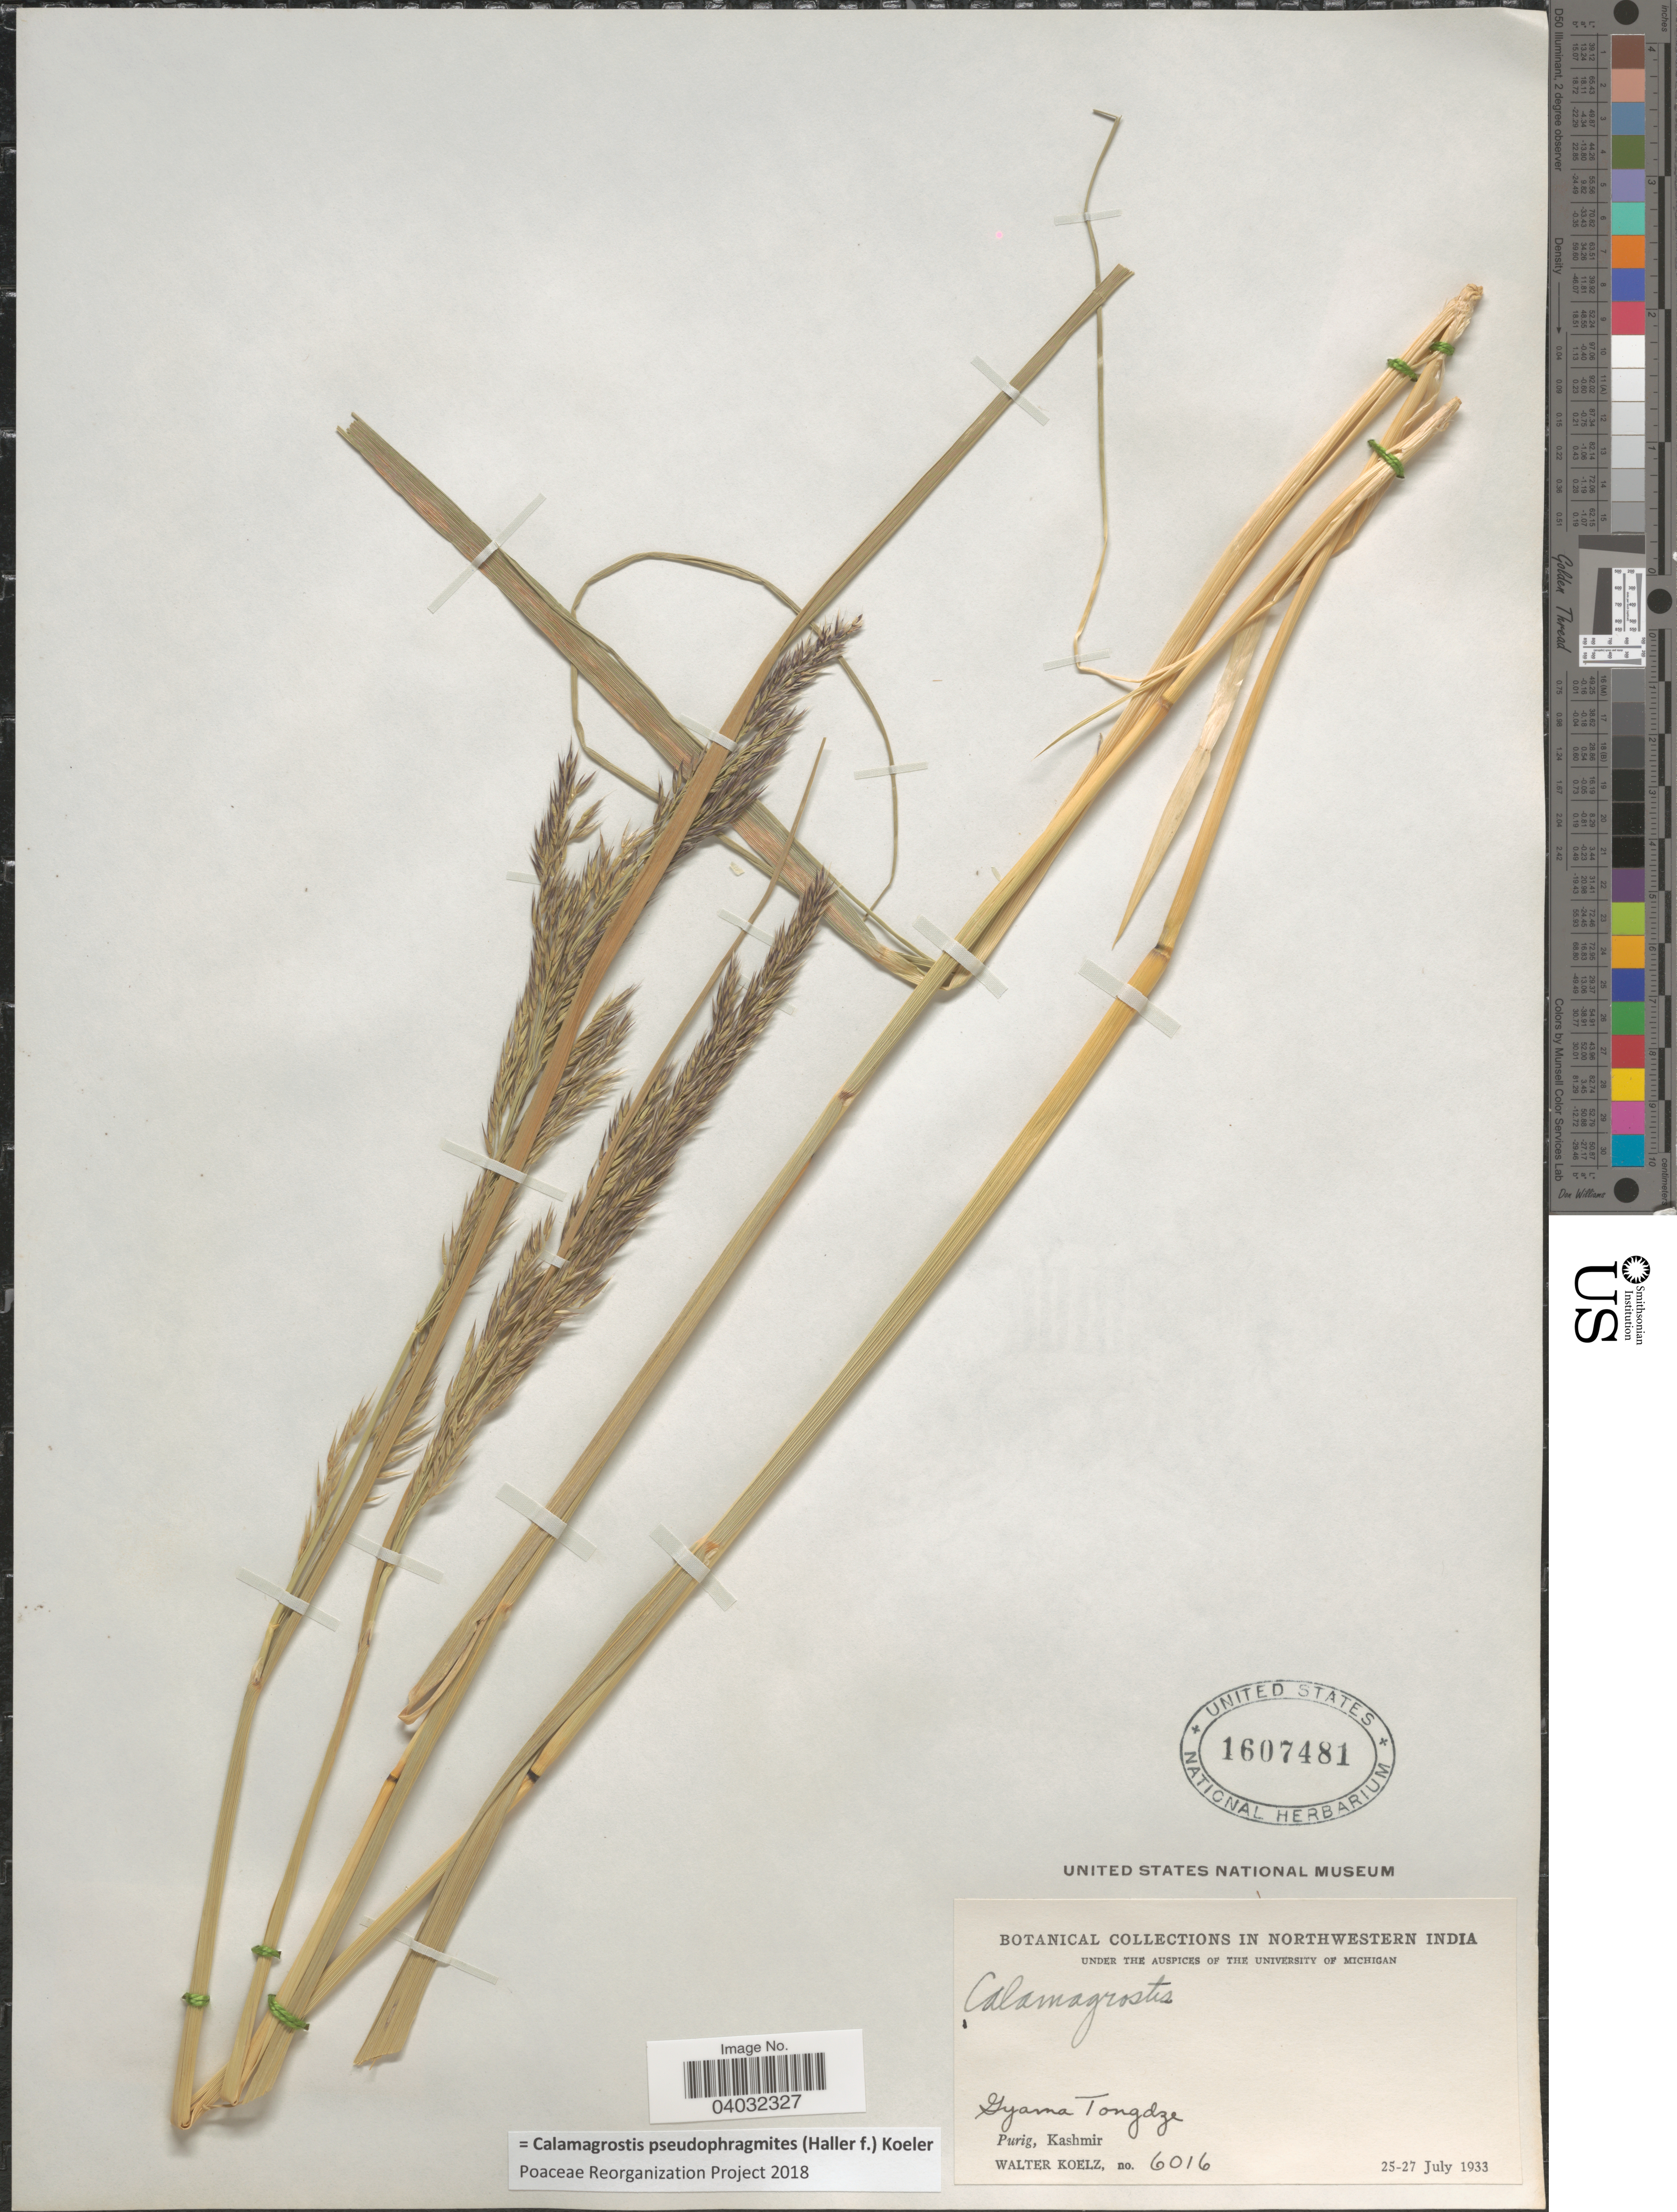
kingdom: Plantae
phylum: Tracheophyta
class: Liliopsida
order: Poales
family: Poaceae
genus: Calamagrostis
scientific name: Calamagrostis pseudophragmites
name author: (Haller f.) Koeler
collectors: W. N. Koelz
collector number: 6016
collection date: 1933-07-25/1933-07-27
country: India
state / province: Jammu and Kashmir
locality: Northwestern India. Gyama Tongdze. Purig, Kashmir.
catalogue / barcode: US 1607481